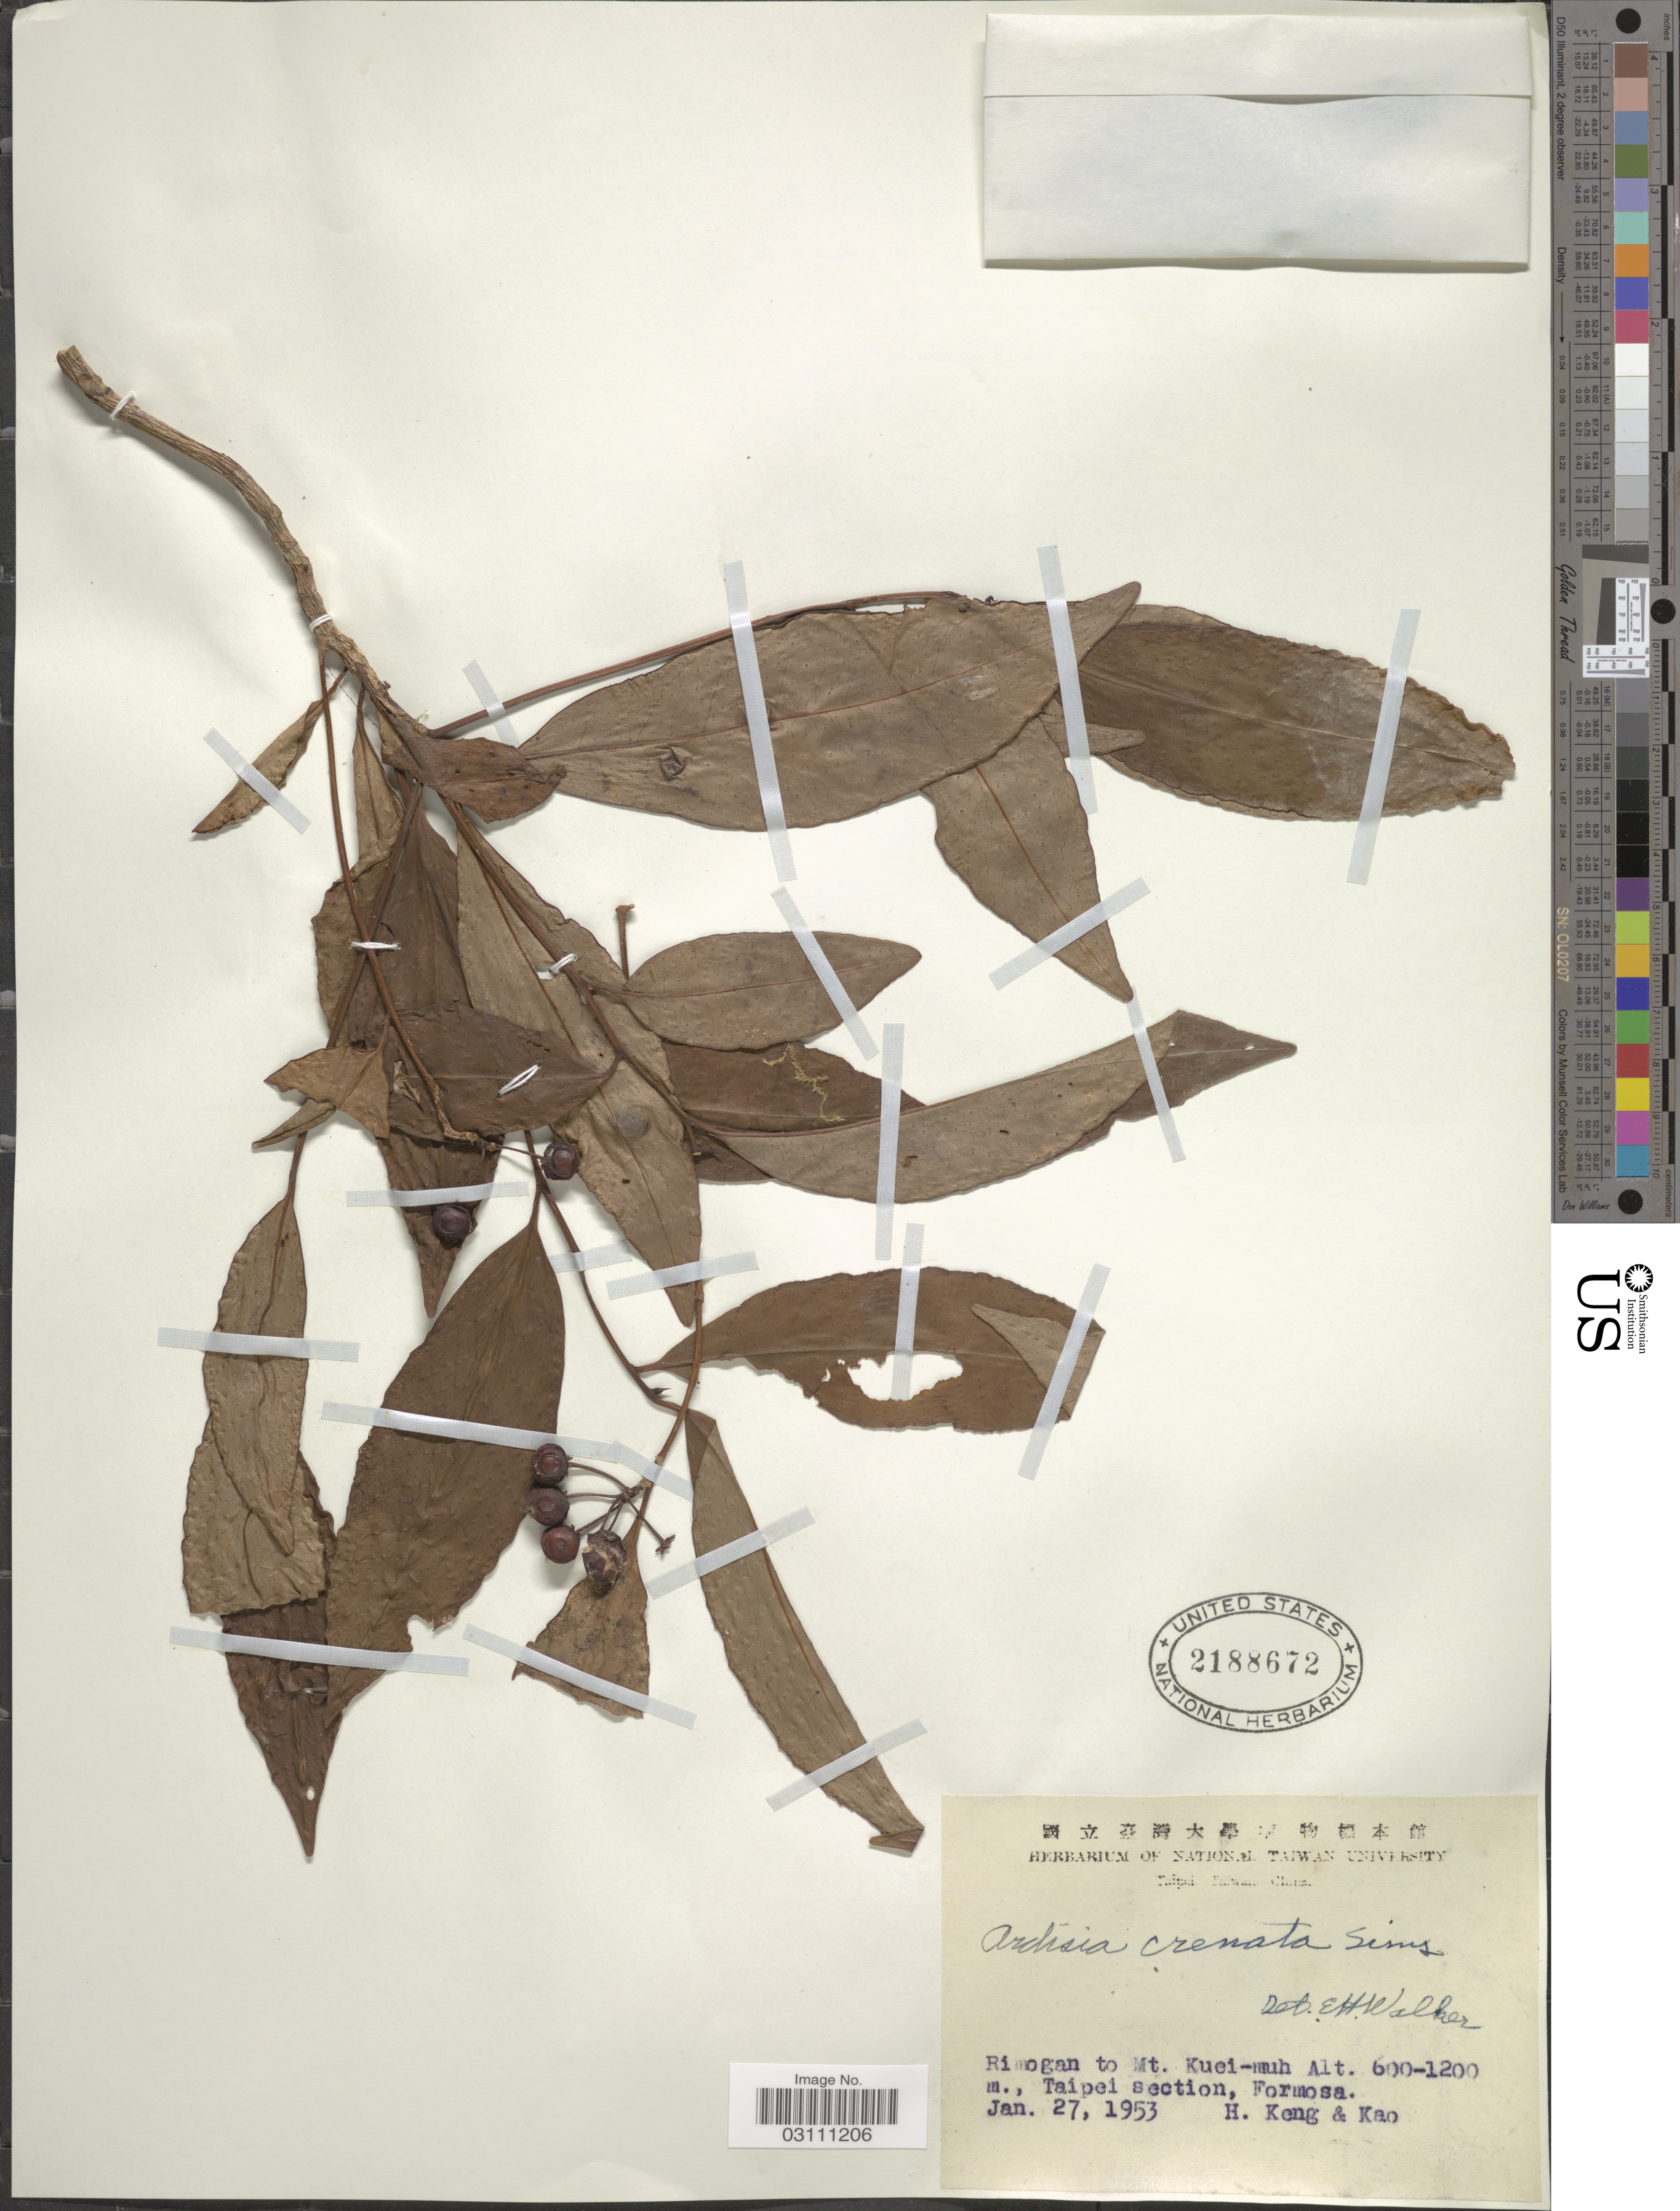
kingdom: Plantae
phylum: Tracheophyta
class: Magnoliopsida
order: Ericales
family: Primulaceae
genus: Ardisia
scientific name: Ardisia crenata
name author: Sims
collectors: H. Keng & -. Kao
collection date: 1953-01-27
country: Taiwan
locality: Rimogan to Mt. Kuei-muh. Taipei section, Formosa.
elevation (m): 600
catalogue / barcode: US 2188672